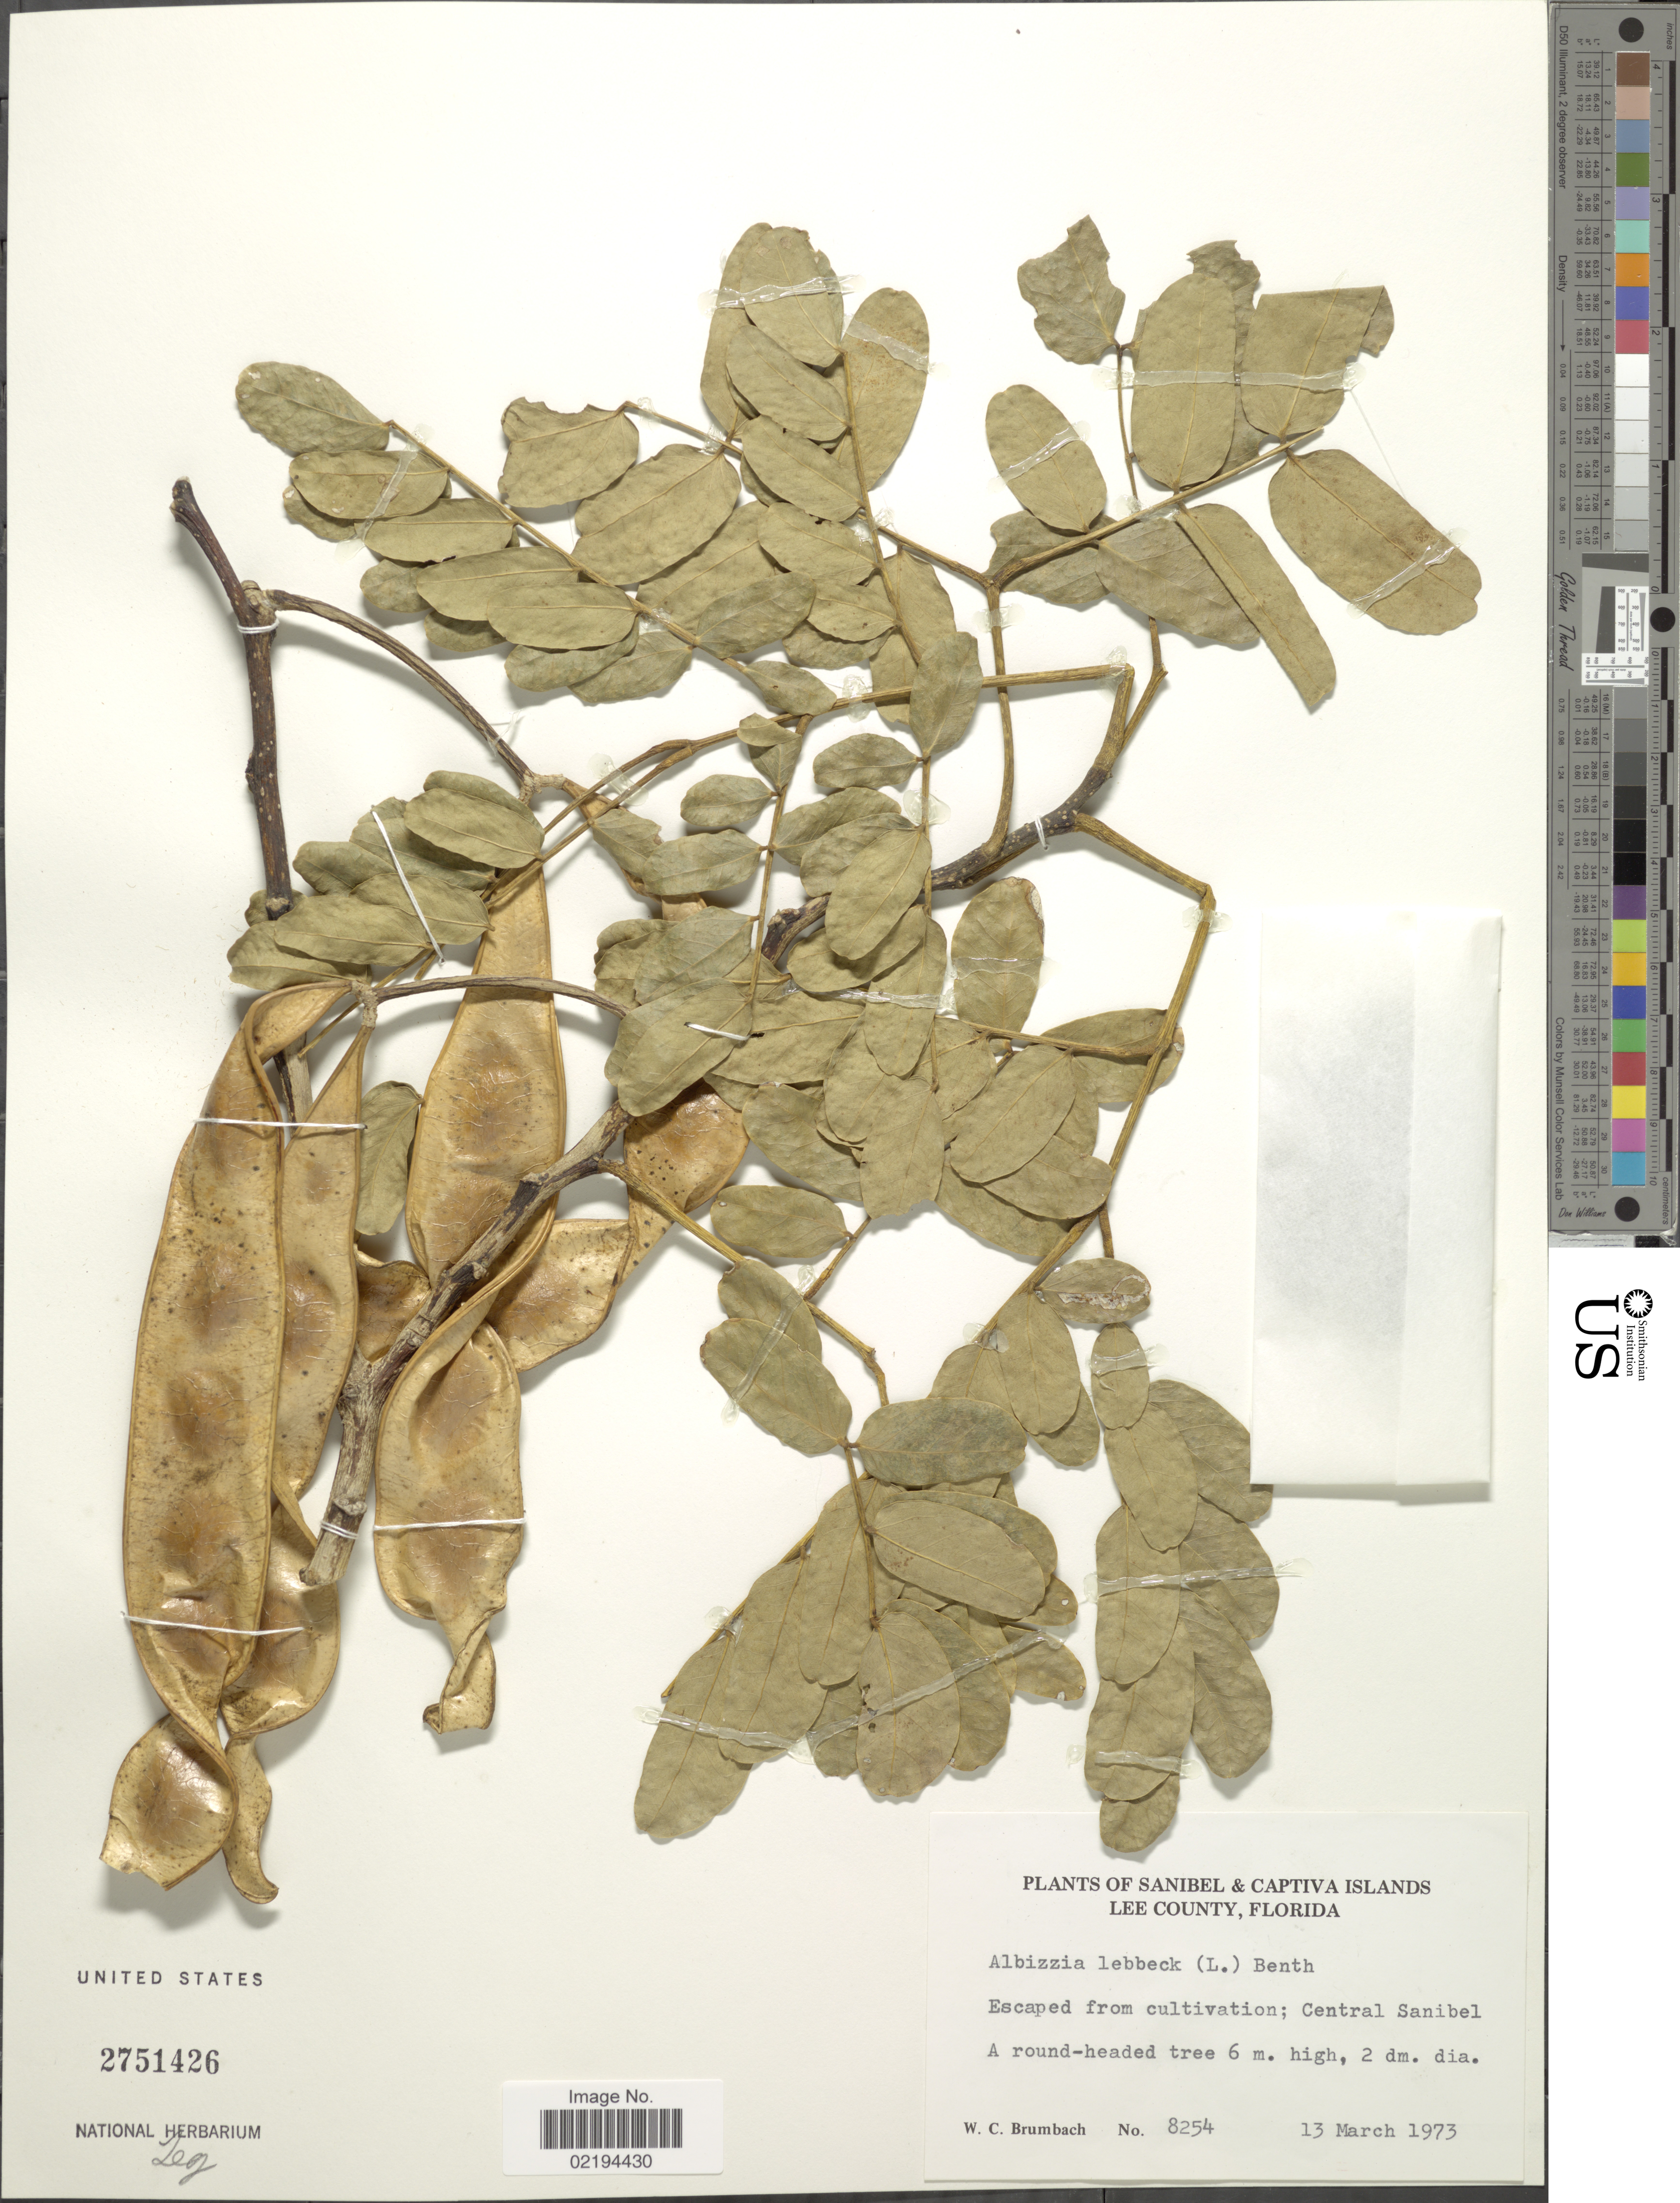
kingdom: Plantae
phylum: Tracheophyta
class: Magnoliopsida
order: Fabales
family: Fabaceae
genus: Albizia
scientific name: Albizia lebbeck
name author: (L.) Benth.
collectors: W. C. Brumbach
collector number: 8254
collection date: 1973-03-13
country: United States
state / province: Florida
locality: Sanibel & Captiva Islands Lee County, escaped from cultivation; Central Sanibel.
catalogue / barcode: US 2751426